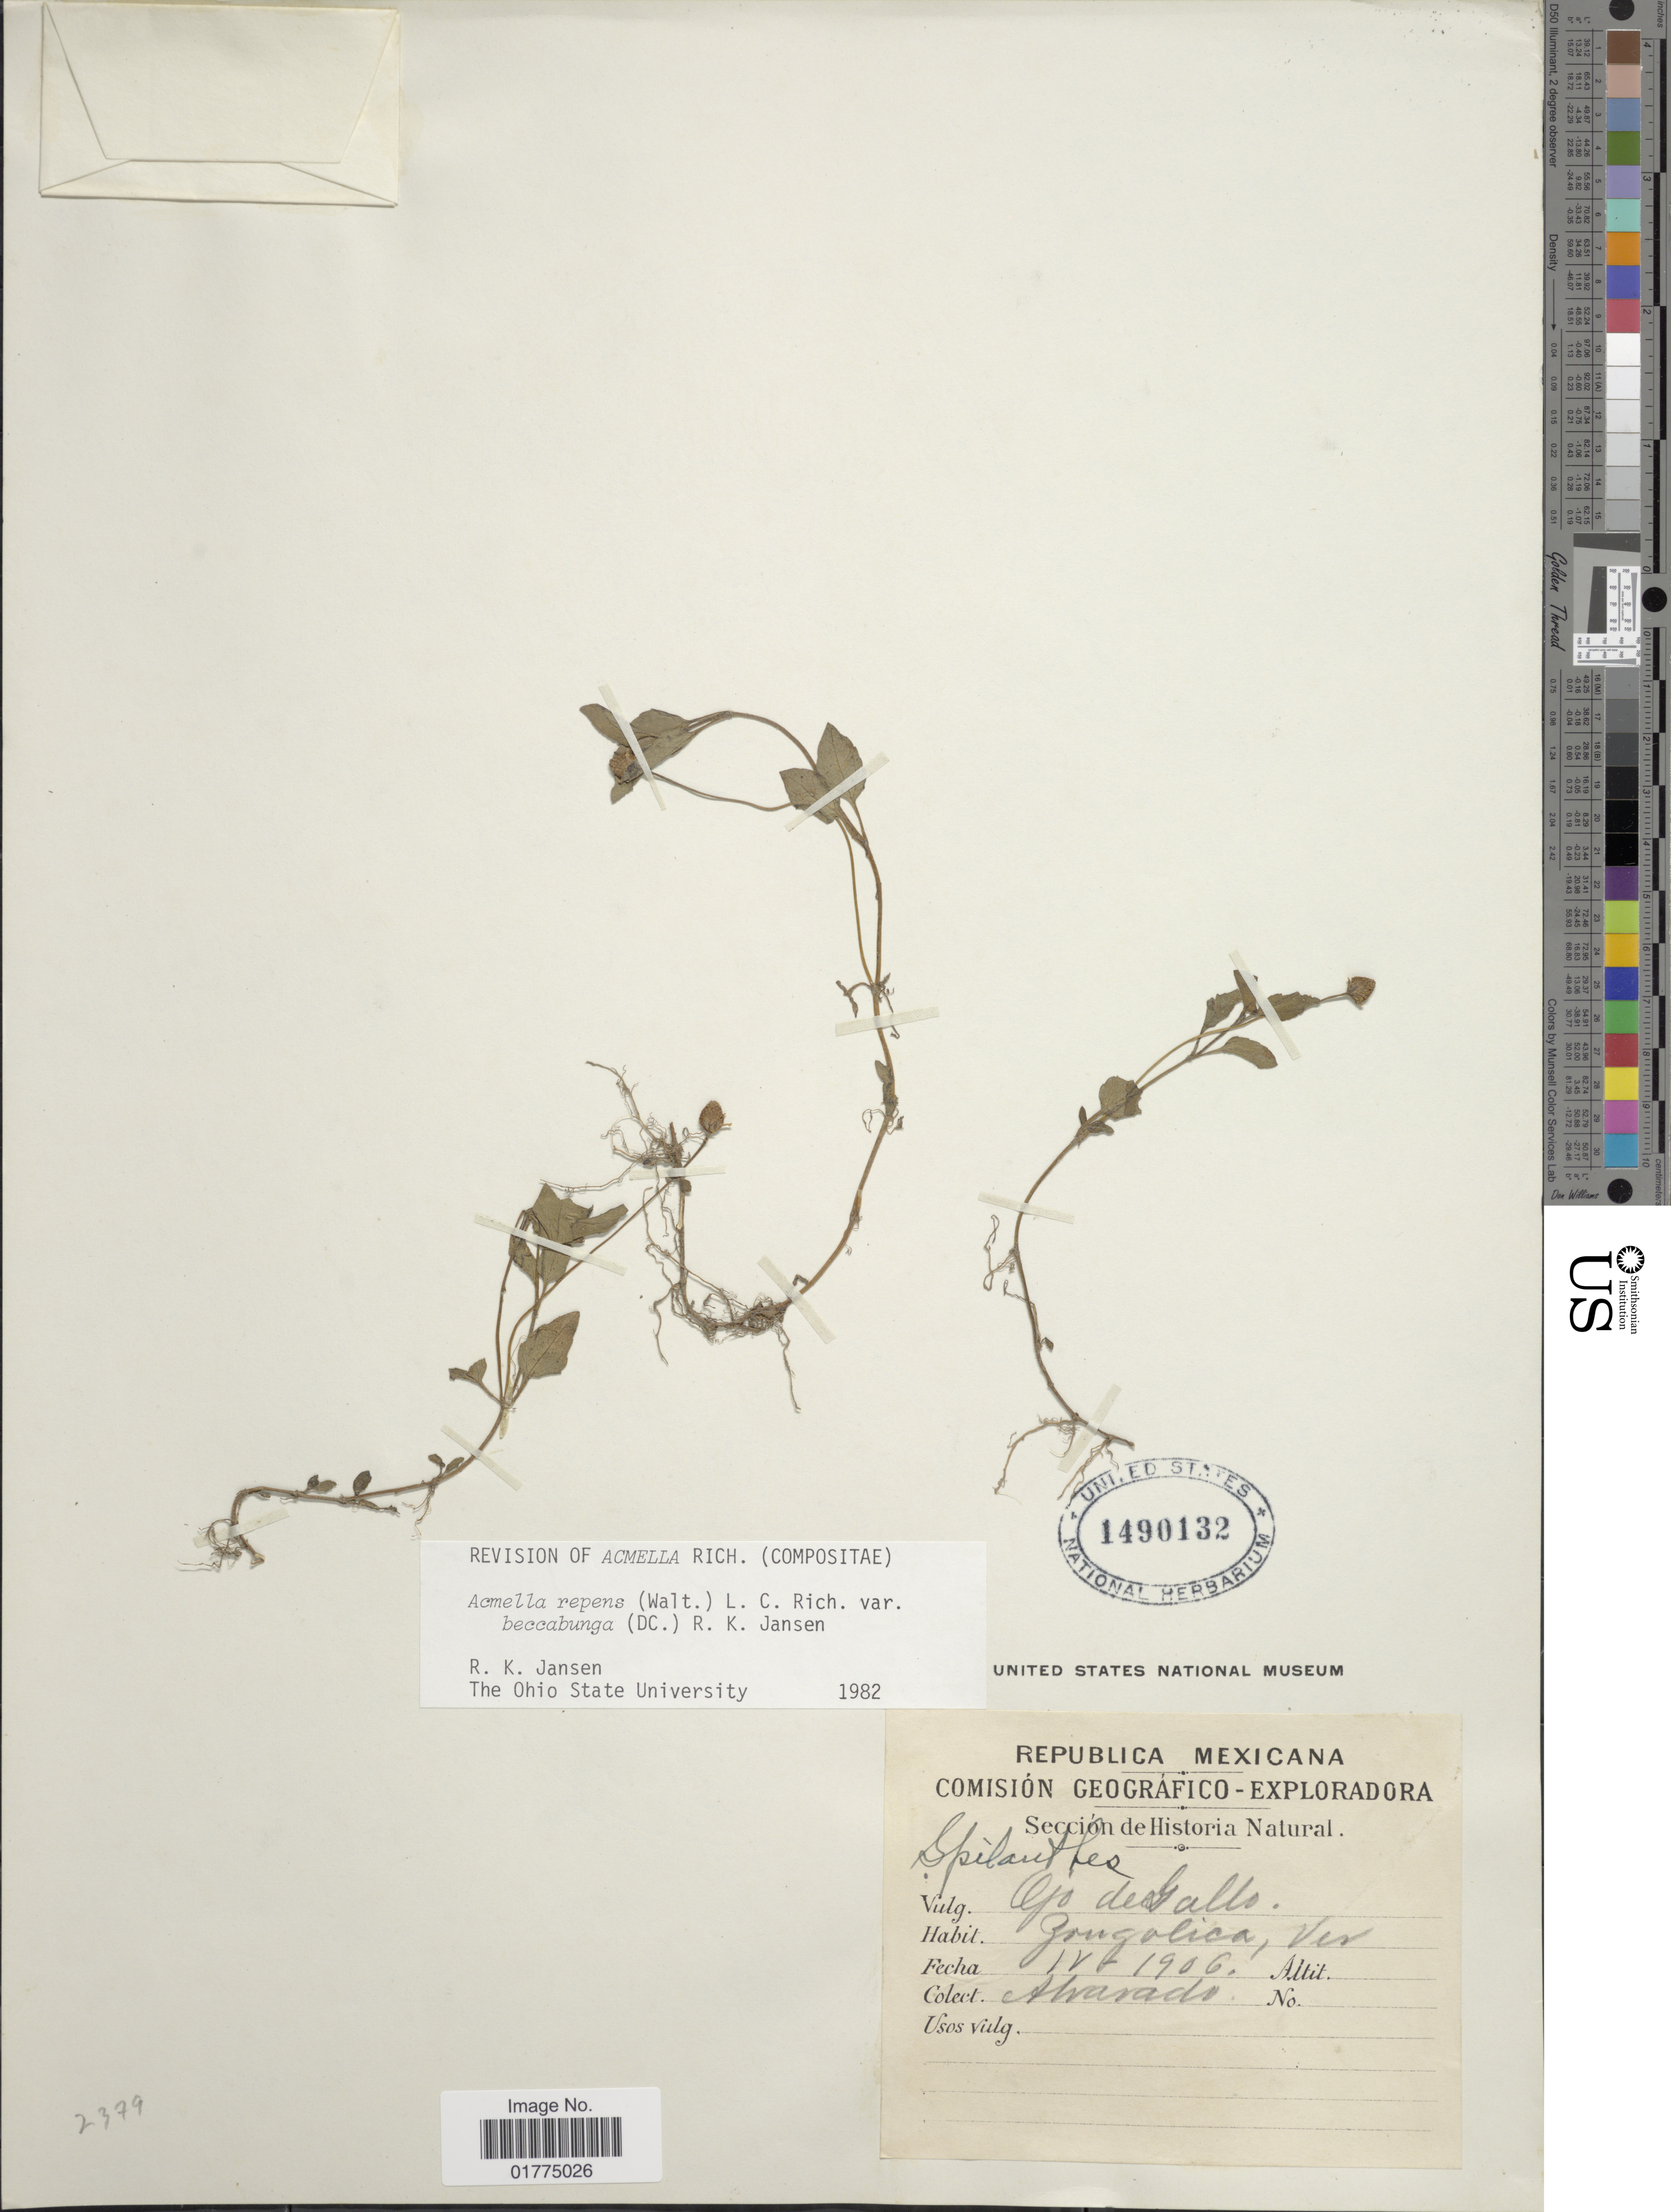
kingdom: Plantae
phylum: Tracheophyta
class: Magnoliopsida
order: Asterales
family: Asteraceae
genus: Acmella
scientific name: Acmella repens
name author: (Walter) Rich.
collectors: -. Alvarado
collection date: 1906-04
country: Mexico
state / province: Veracruz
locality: Zongolica, Ver.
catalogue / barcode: US 1490132